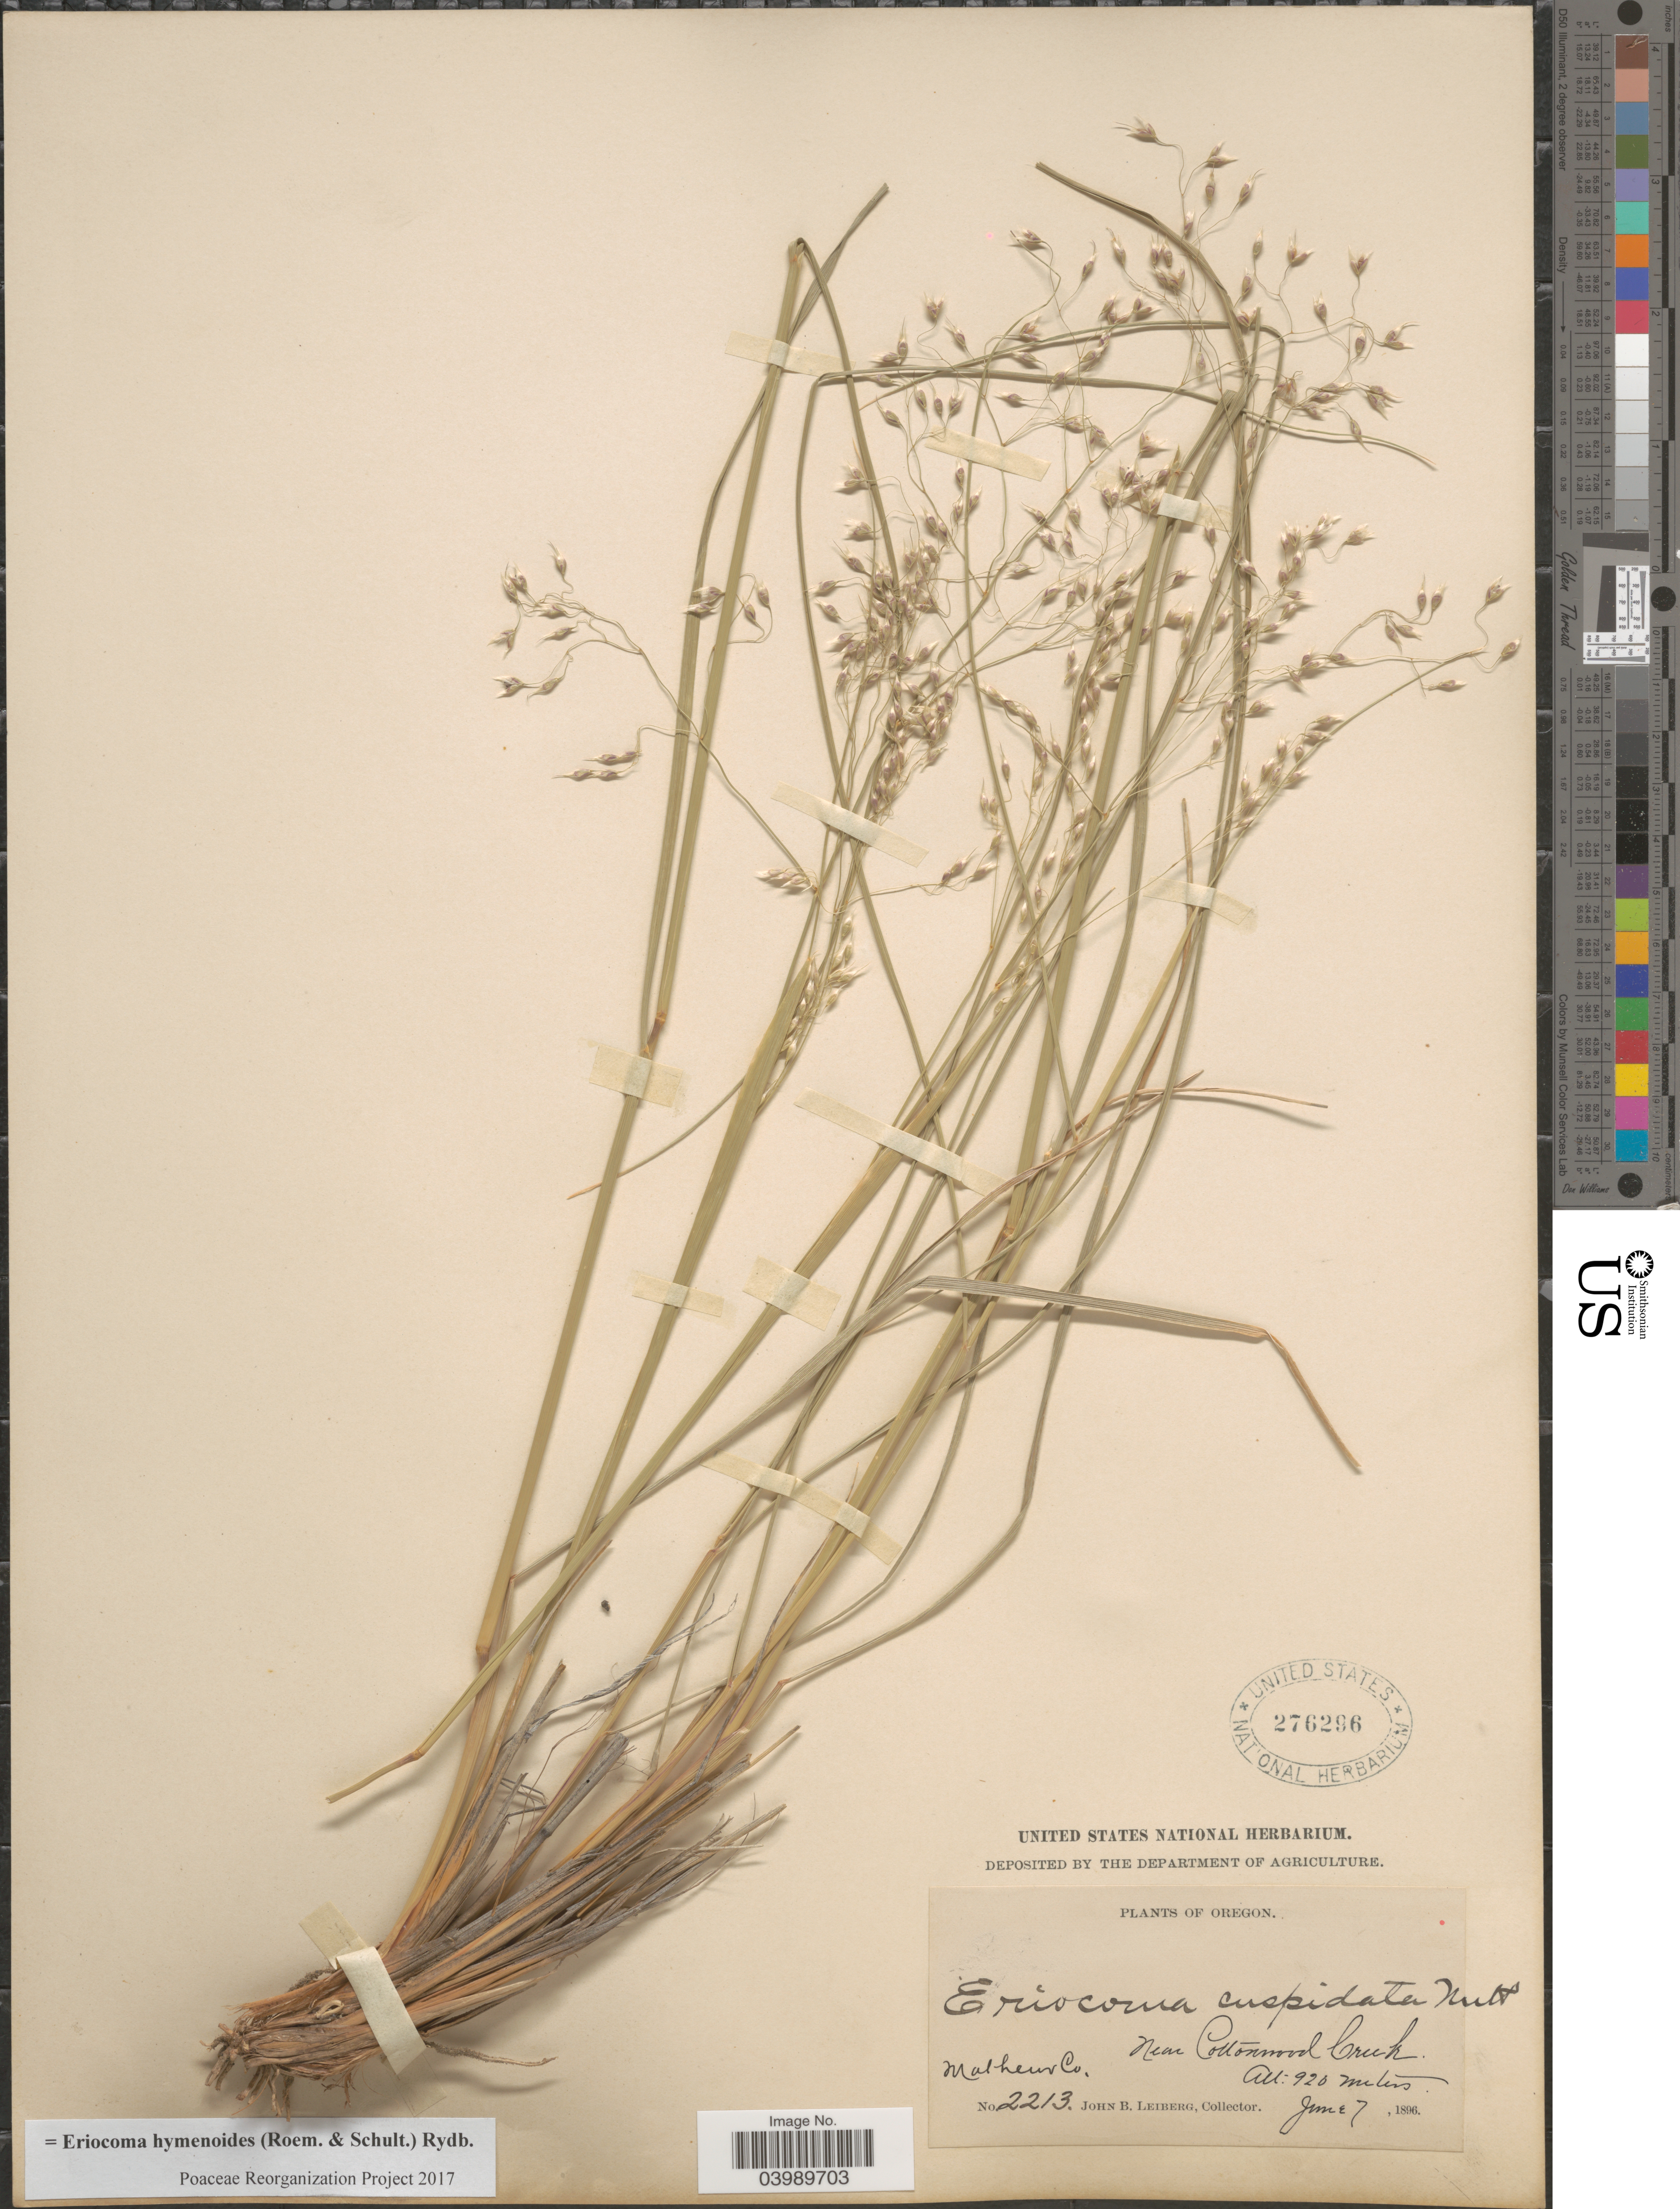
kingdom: Plantae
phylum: Tracheophyta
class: Liliopsida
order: Poales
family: Poaceae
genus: Eriocoma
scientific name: Eriocoma hymenoides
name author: (Roem. & Schult.) Rydb.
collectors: J. B. Leiberg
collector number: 2213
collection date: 1896-06-07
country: United States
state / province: Oregon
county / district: Malheur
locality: Near Cottonwood Creek. Malheur Co.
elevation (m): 920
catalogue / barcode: US 276296